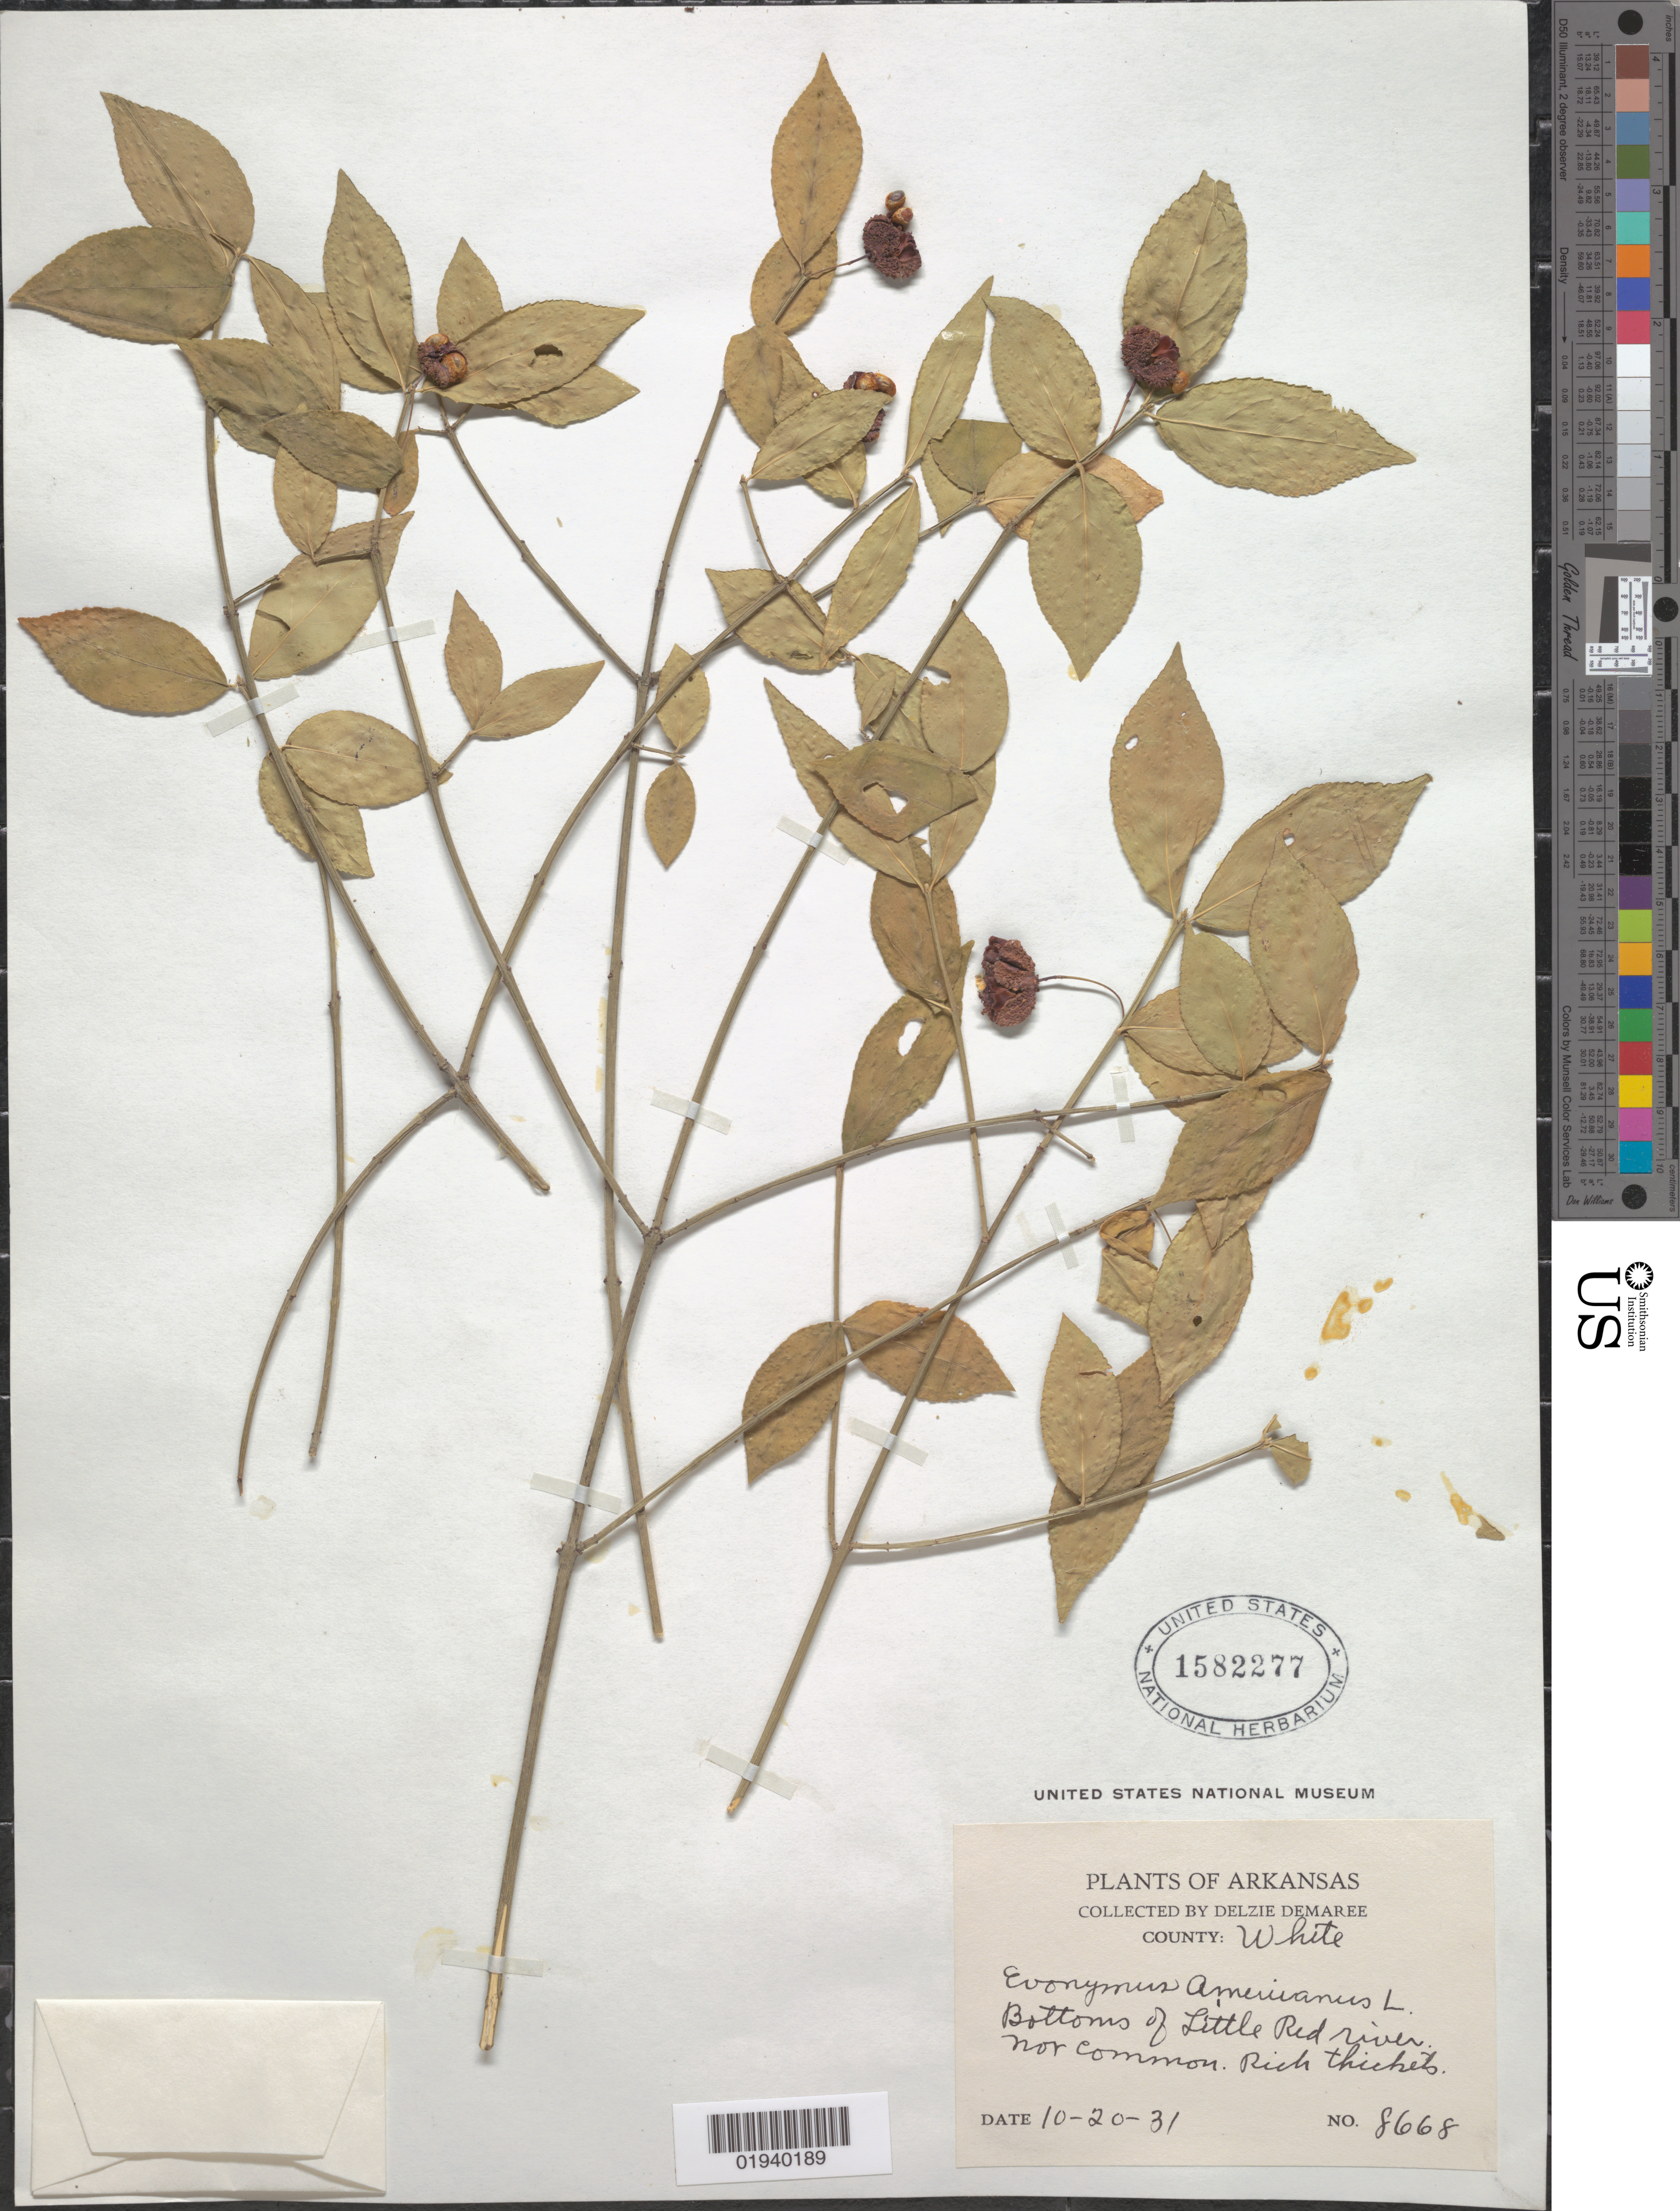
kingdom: Plantae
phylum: Tracheophyta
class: Magnoliopsida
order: Celastrales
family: Celastraceae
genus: Euonymus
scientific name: Euonymus americanus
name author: L.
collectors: D. Demaree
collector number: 8668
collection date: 1931-10-20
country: United States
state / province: Arkansas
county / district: White County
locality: Little Red River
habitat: Bottoms of river, rich thickets. Not common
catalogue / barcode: US 1582277